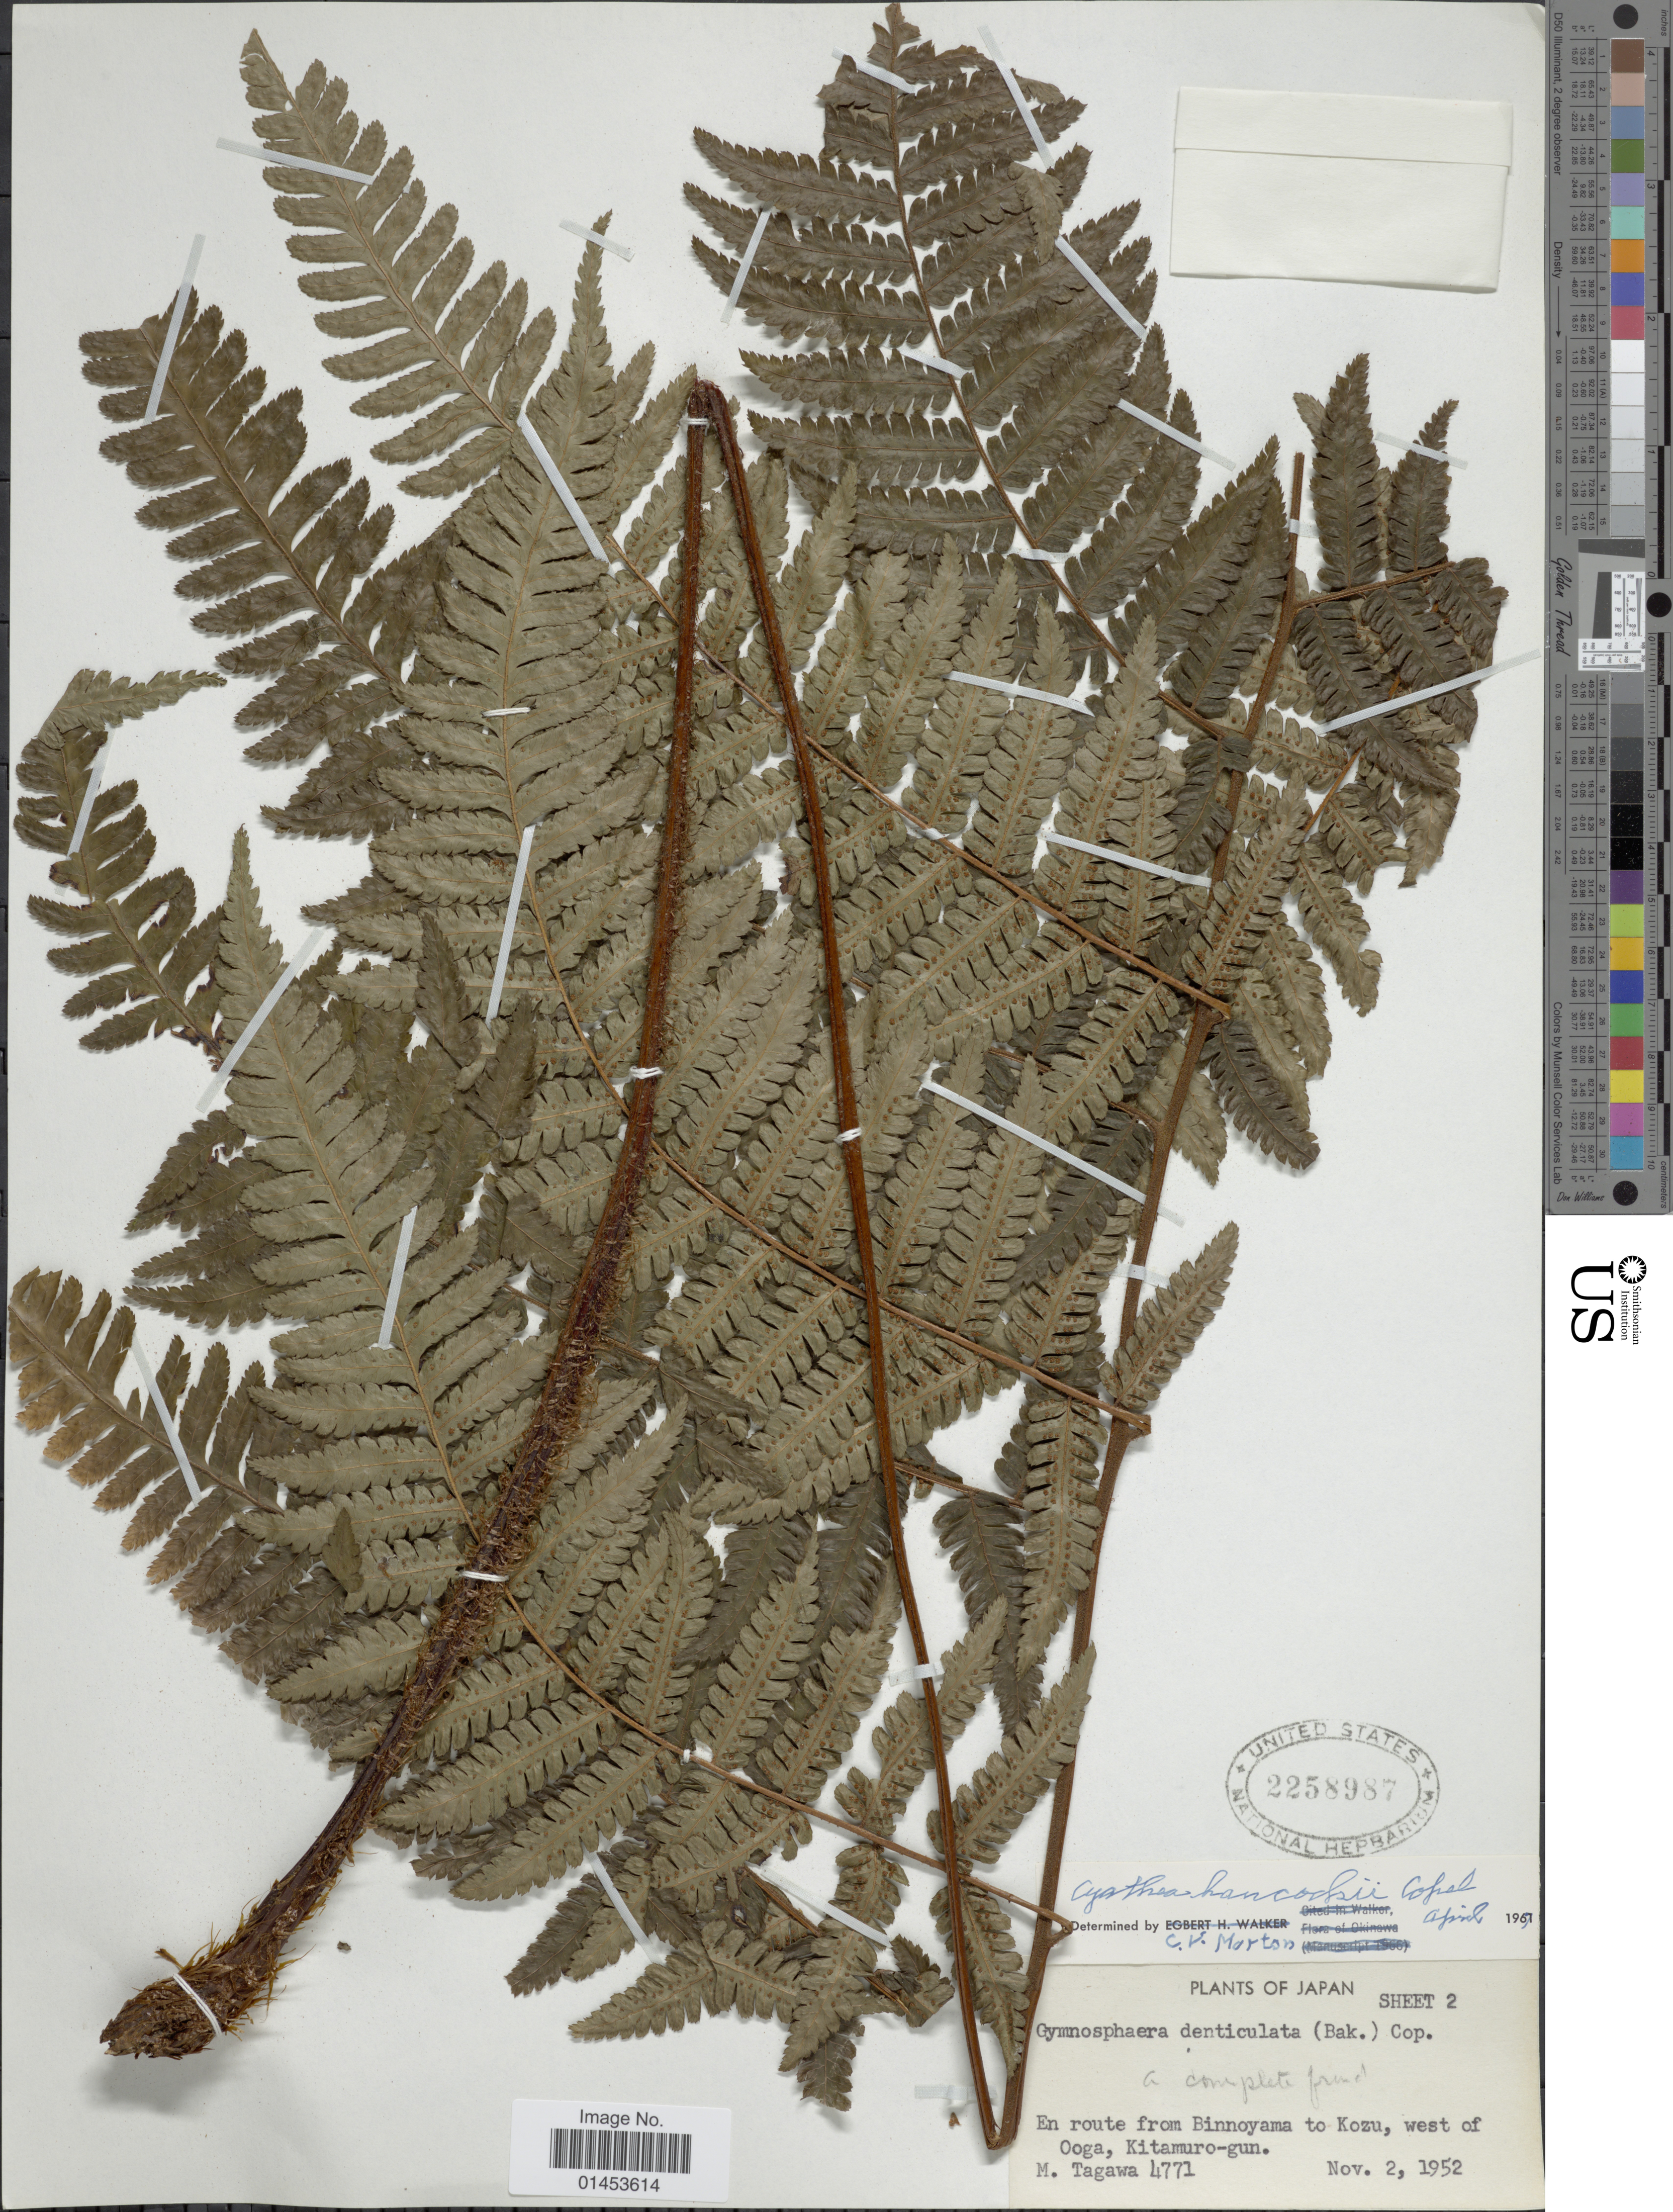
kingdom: Plantae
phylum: Tracheophyta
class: Polypodiopsida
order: Cyatheales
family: Cyatheaceae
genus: Cyathea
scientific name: Cyathea hancockii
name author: Copel.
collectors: M. Tagawa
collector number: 4771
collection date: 1952-11-02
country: Japan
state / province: Mie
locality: En route from Binnoyama to Kozu, west of Ooga, Kitamuro-gun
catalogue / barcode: US 2258987